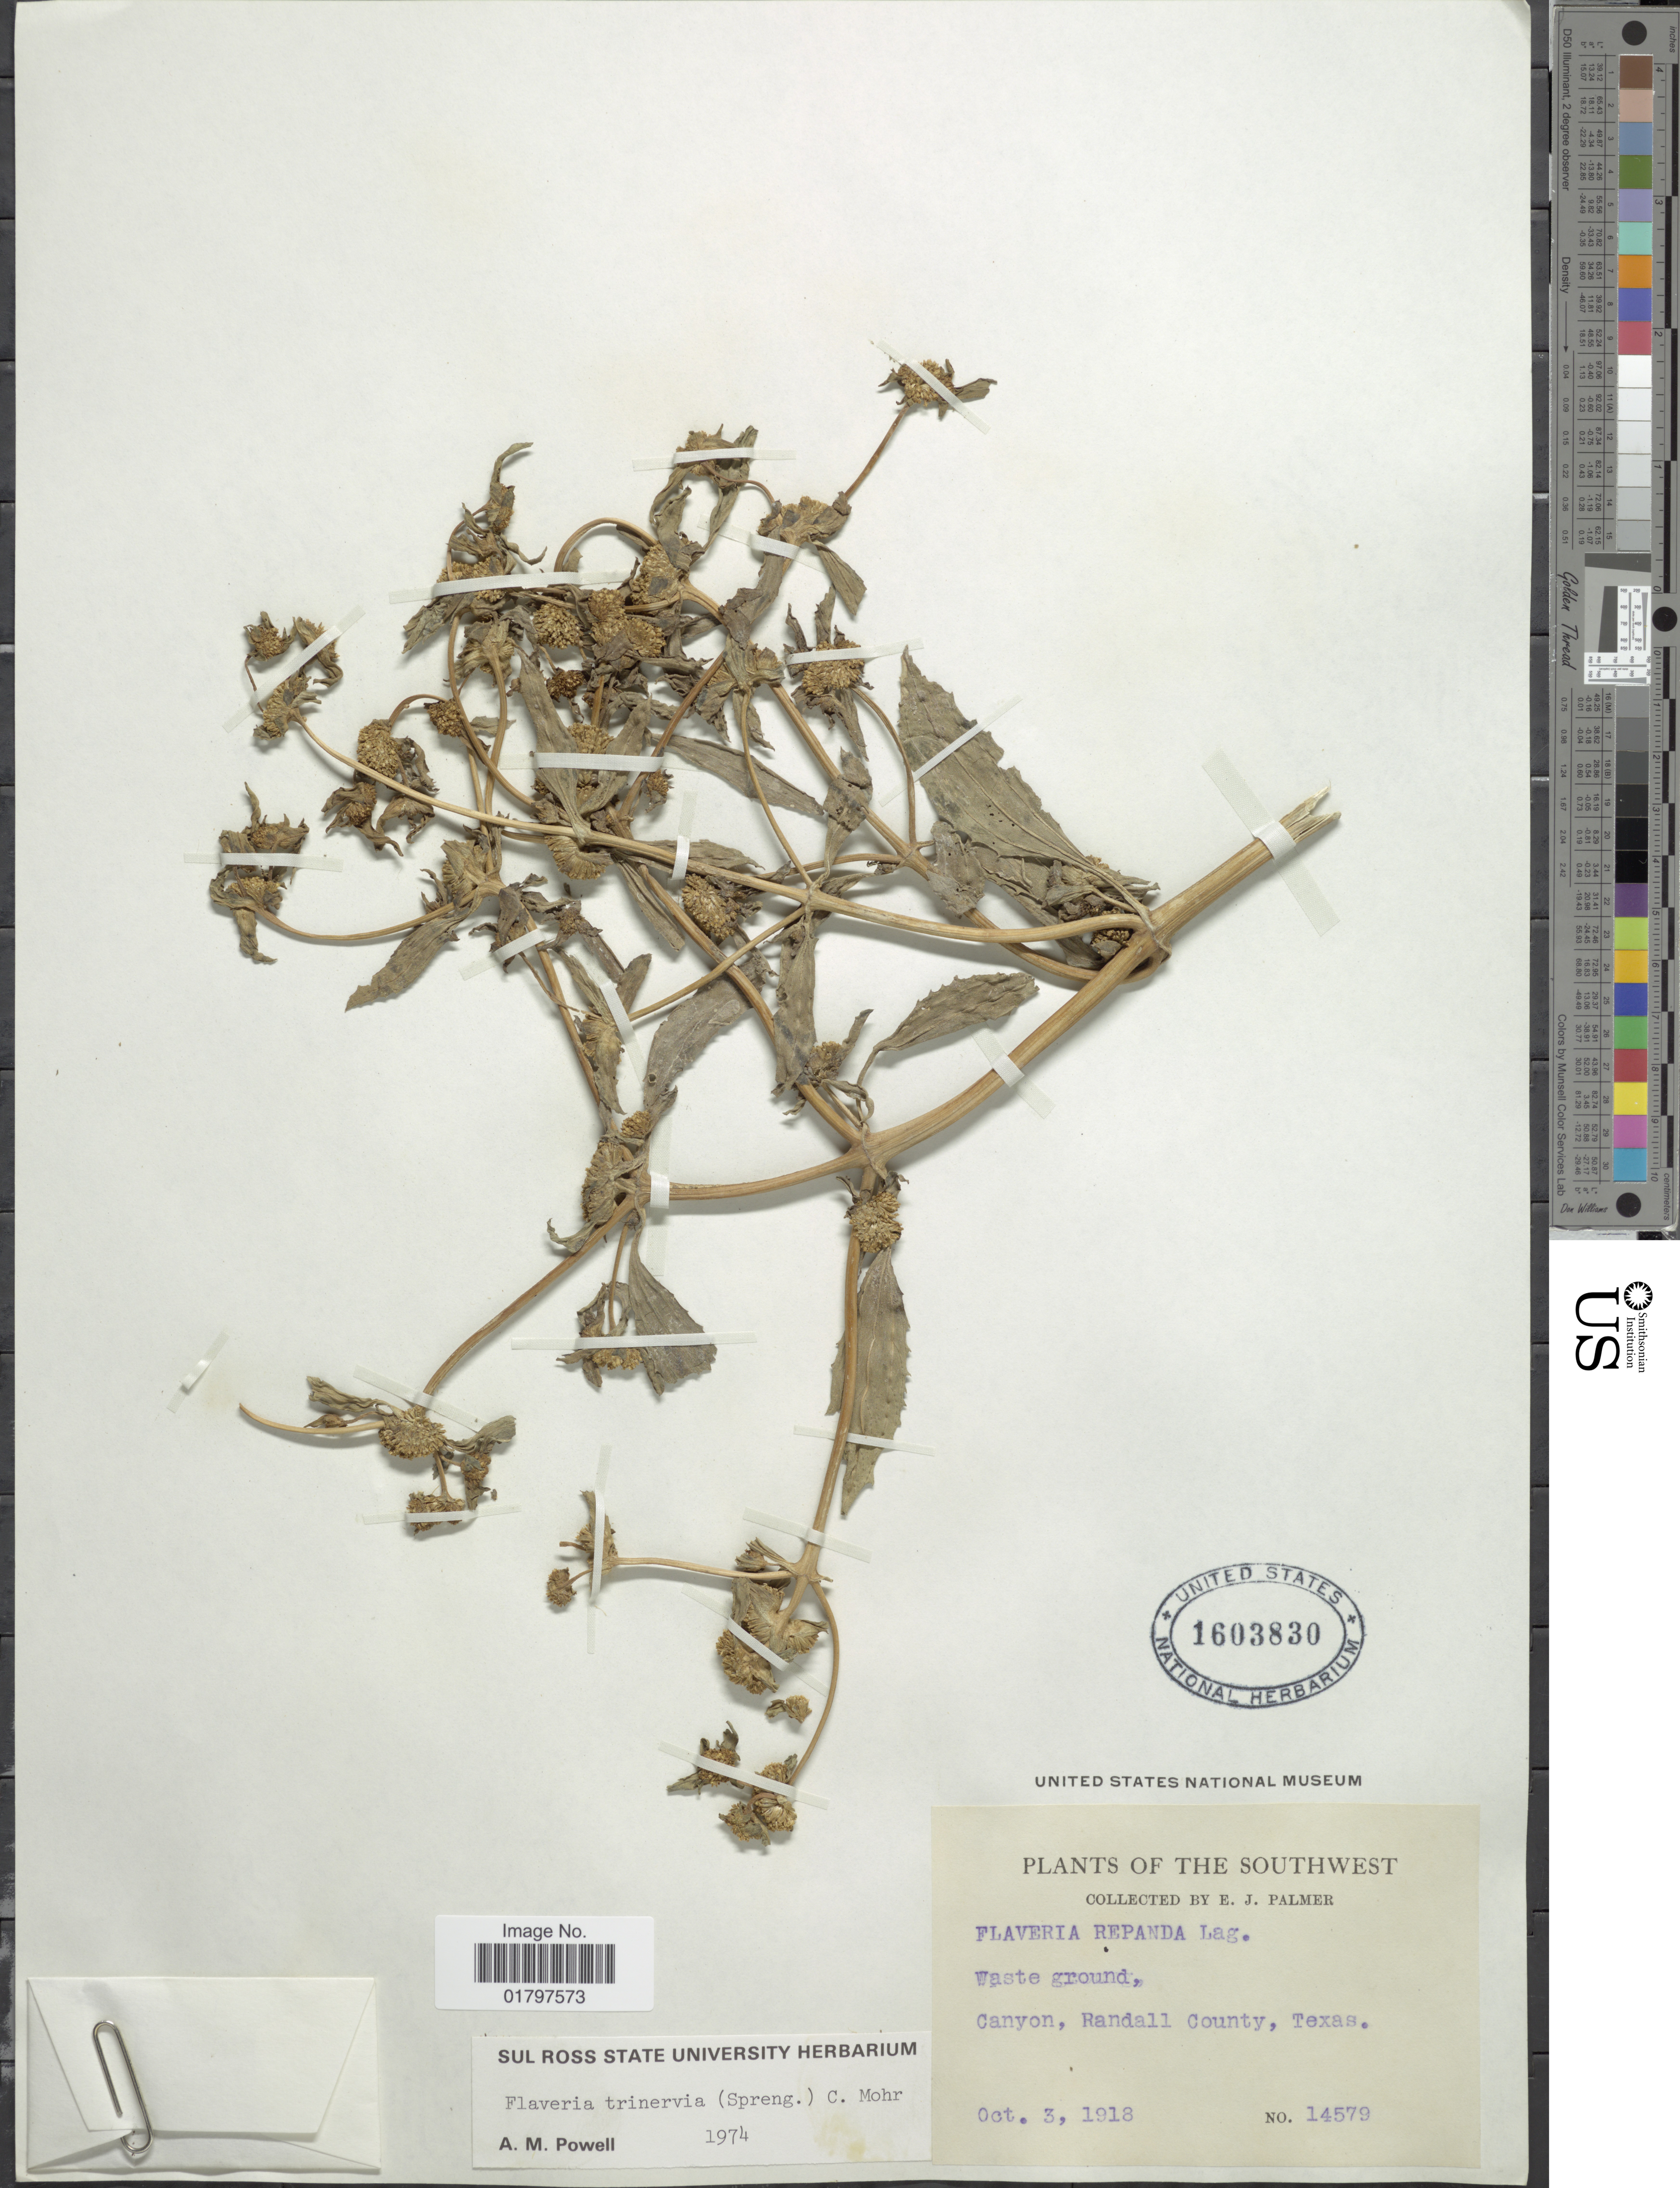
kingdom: Plantae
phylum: Tracheophyta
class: Magnoliopsida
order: Asterales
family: Asteraceae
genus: Flaveria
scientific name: Flaveria trinervia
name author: (Spreng.) C. Mohr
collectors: E. J. Palmer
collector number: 14579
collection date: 1918-10-03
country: United States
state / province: Texas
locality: Southwest. Waste ground, Canyon, Randall County, Texas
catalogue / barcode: US 1603830